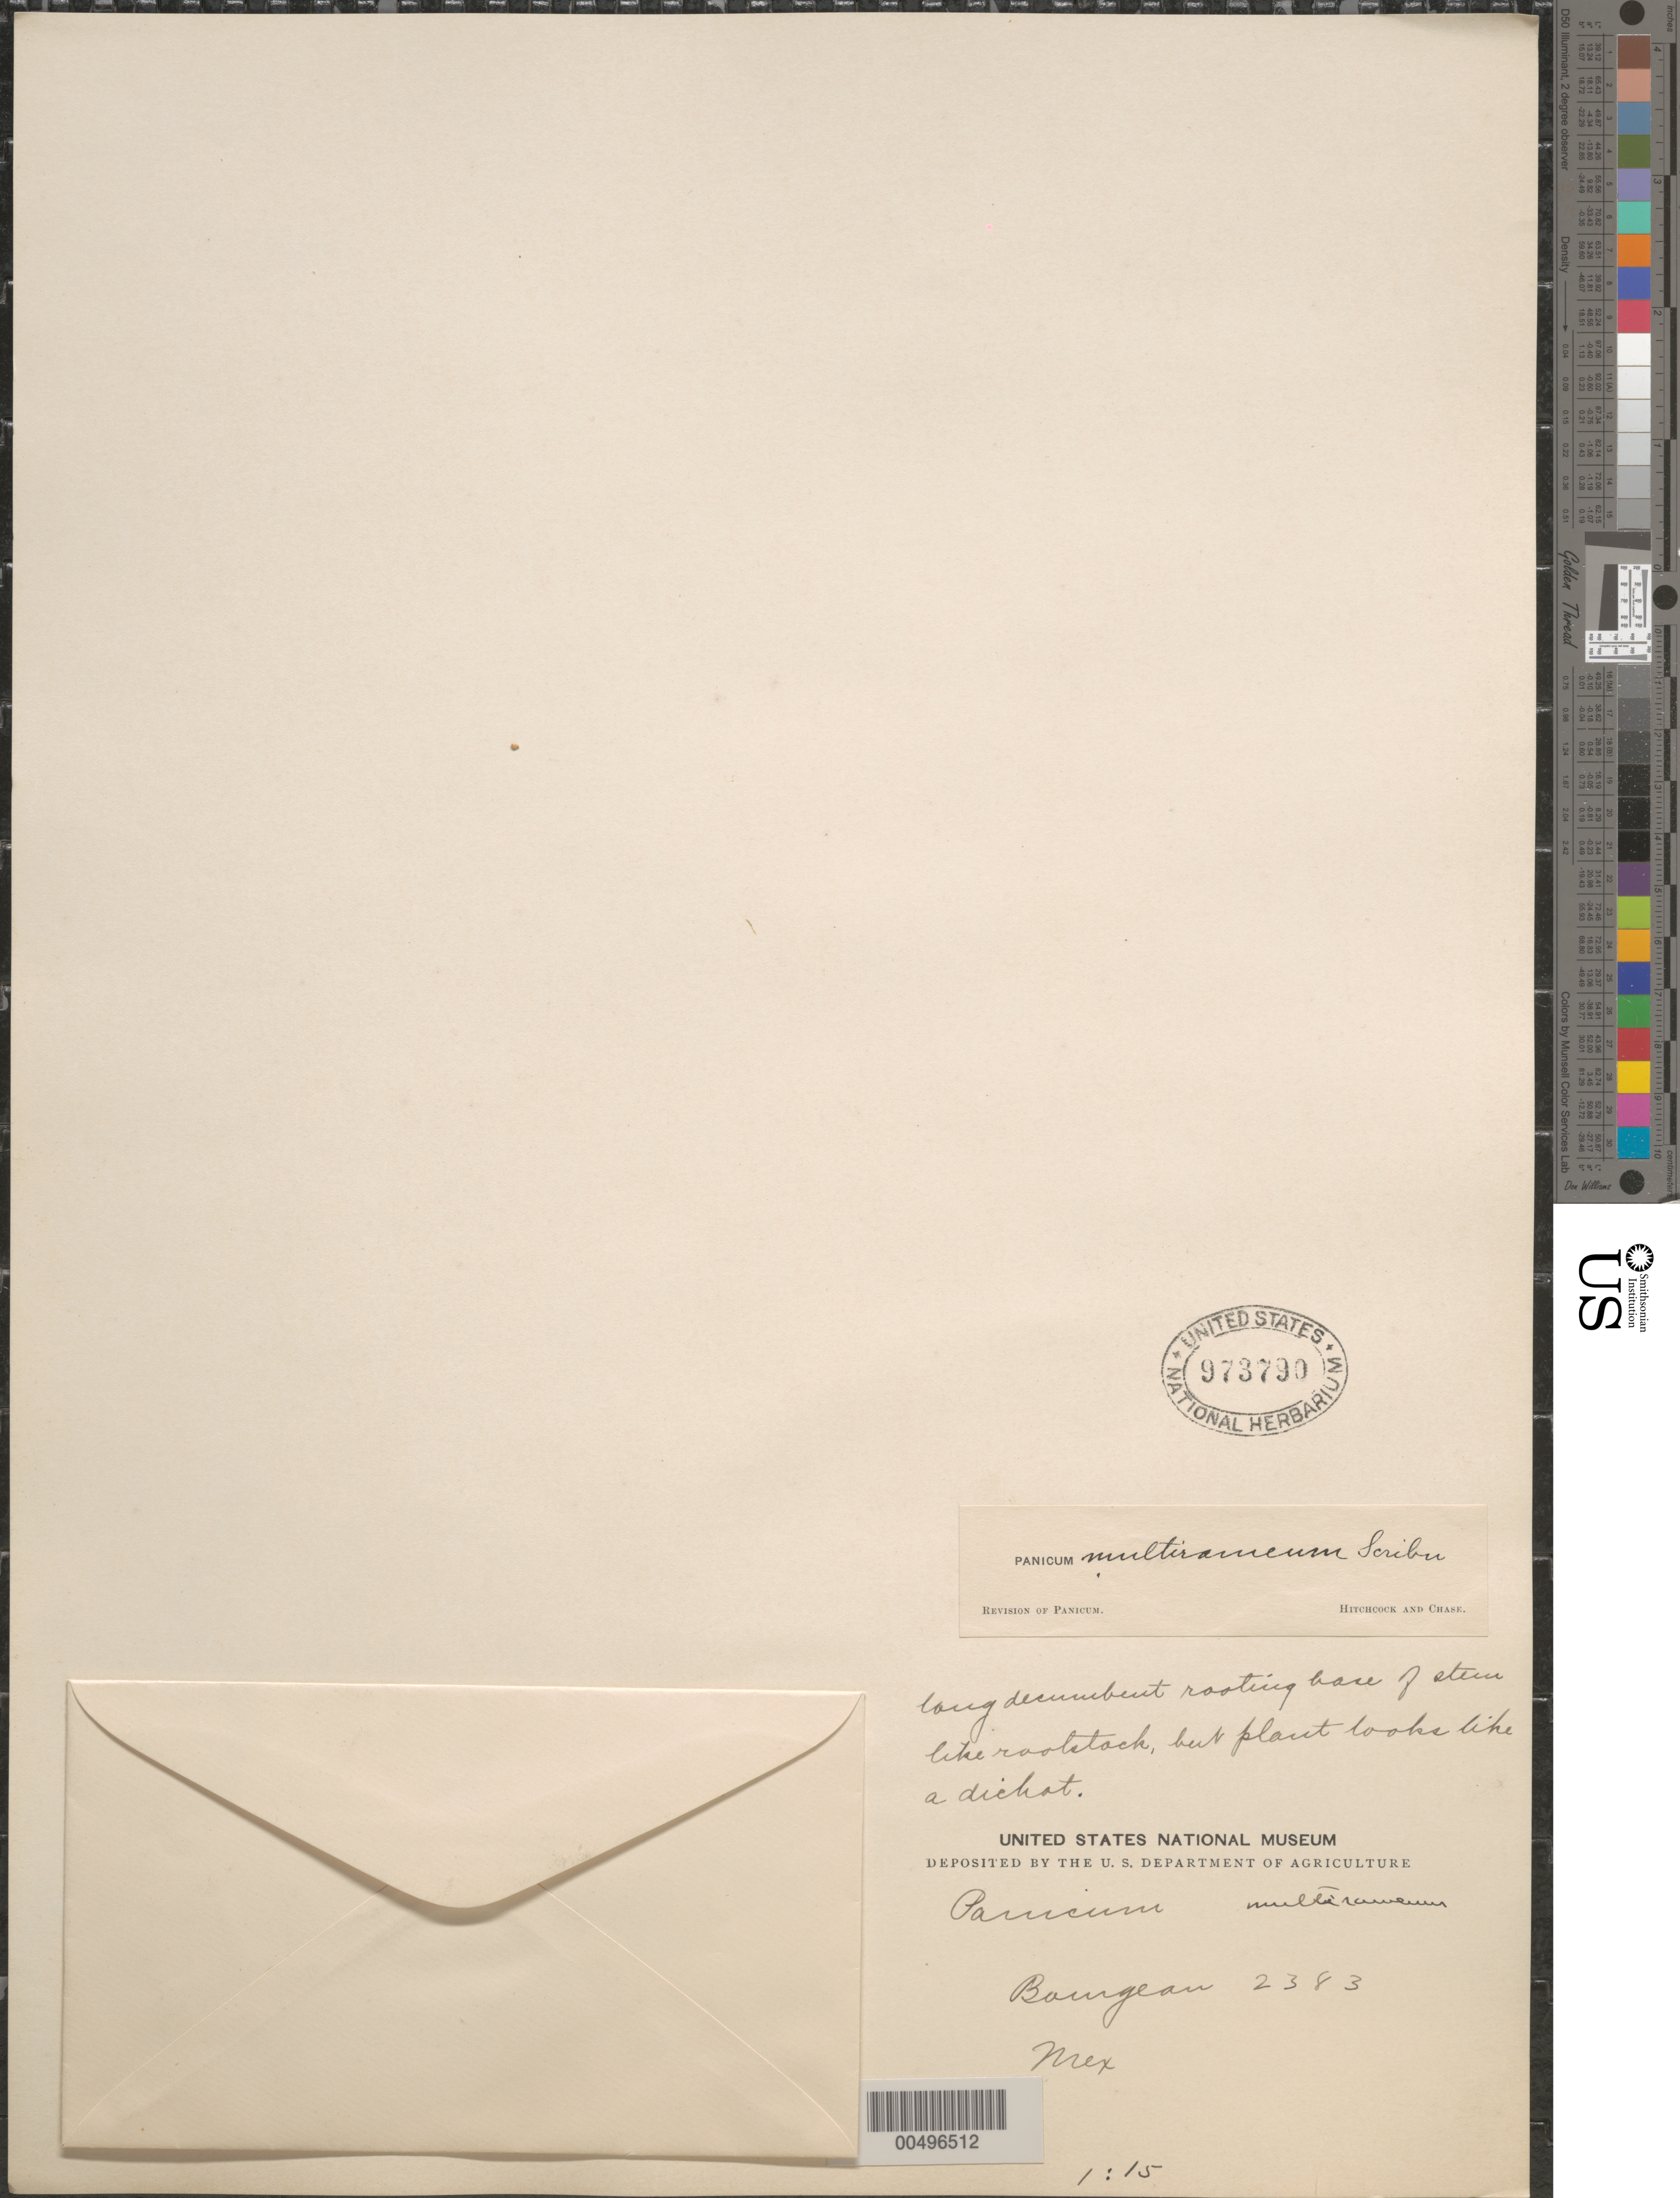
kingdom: Plantae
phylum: Tracheophyta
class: Liliopsida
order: Poales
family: Poaceae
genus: Panicum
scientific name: Panicum multirameum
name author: Scribn.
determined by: Hitchcock, A. S.; Chase, [M.] A.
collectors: E. Bourgeau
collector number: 2383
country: Mexico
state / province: Jalisco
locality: San Ramon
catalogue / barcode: US 973790